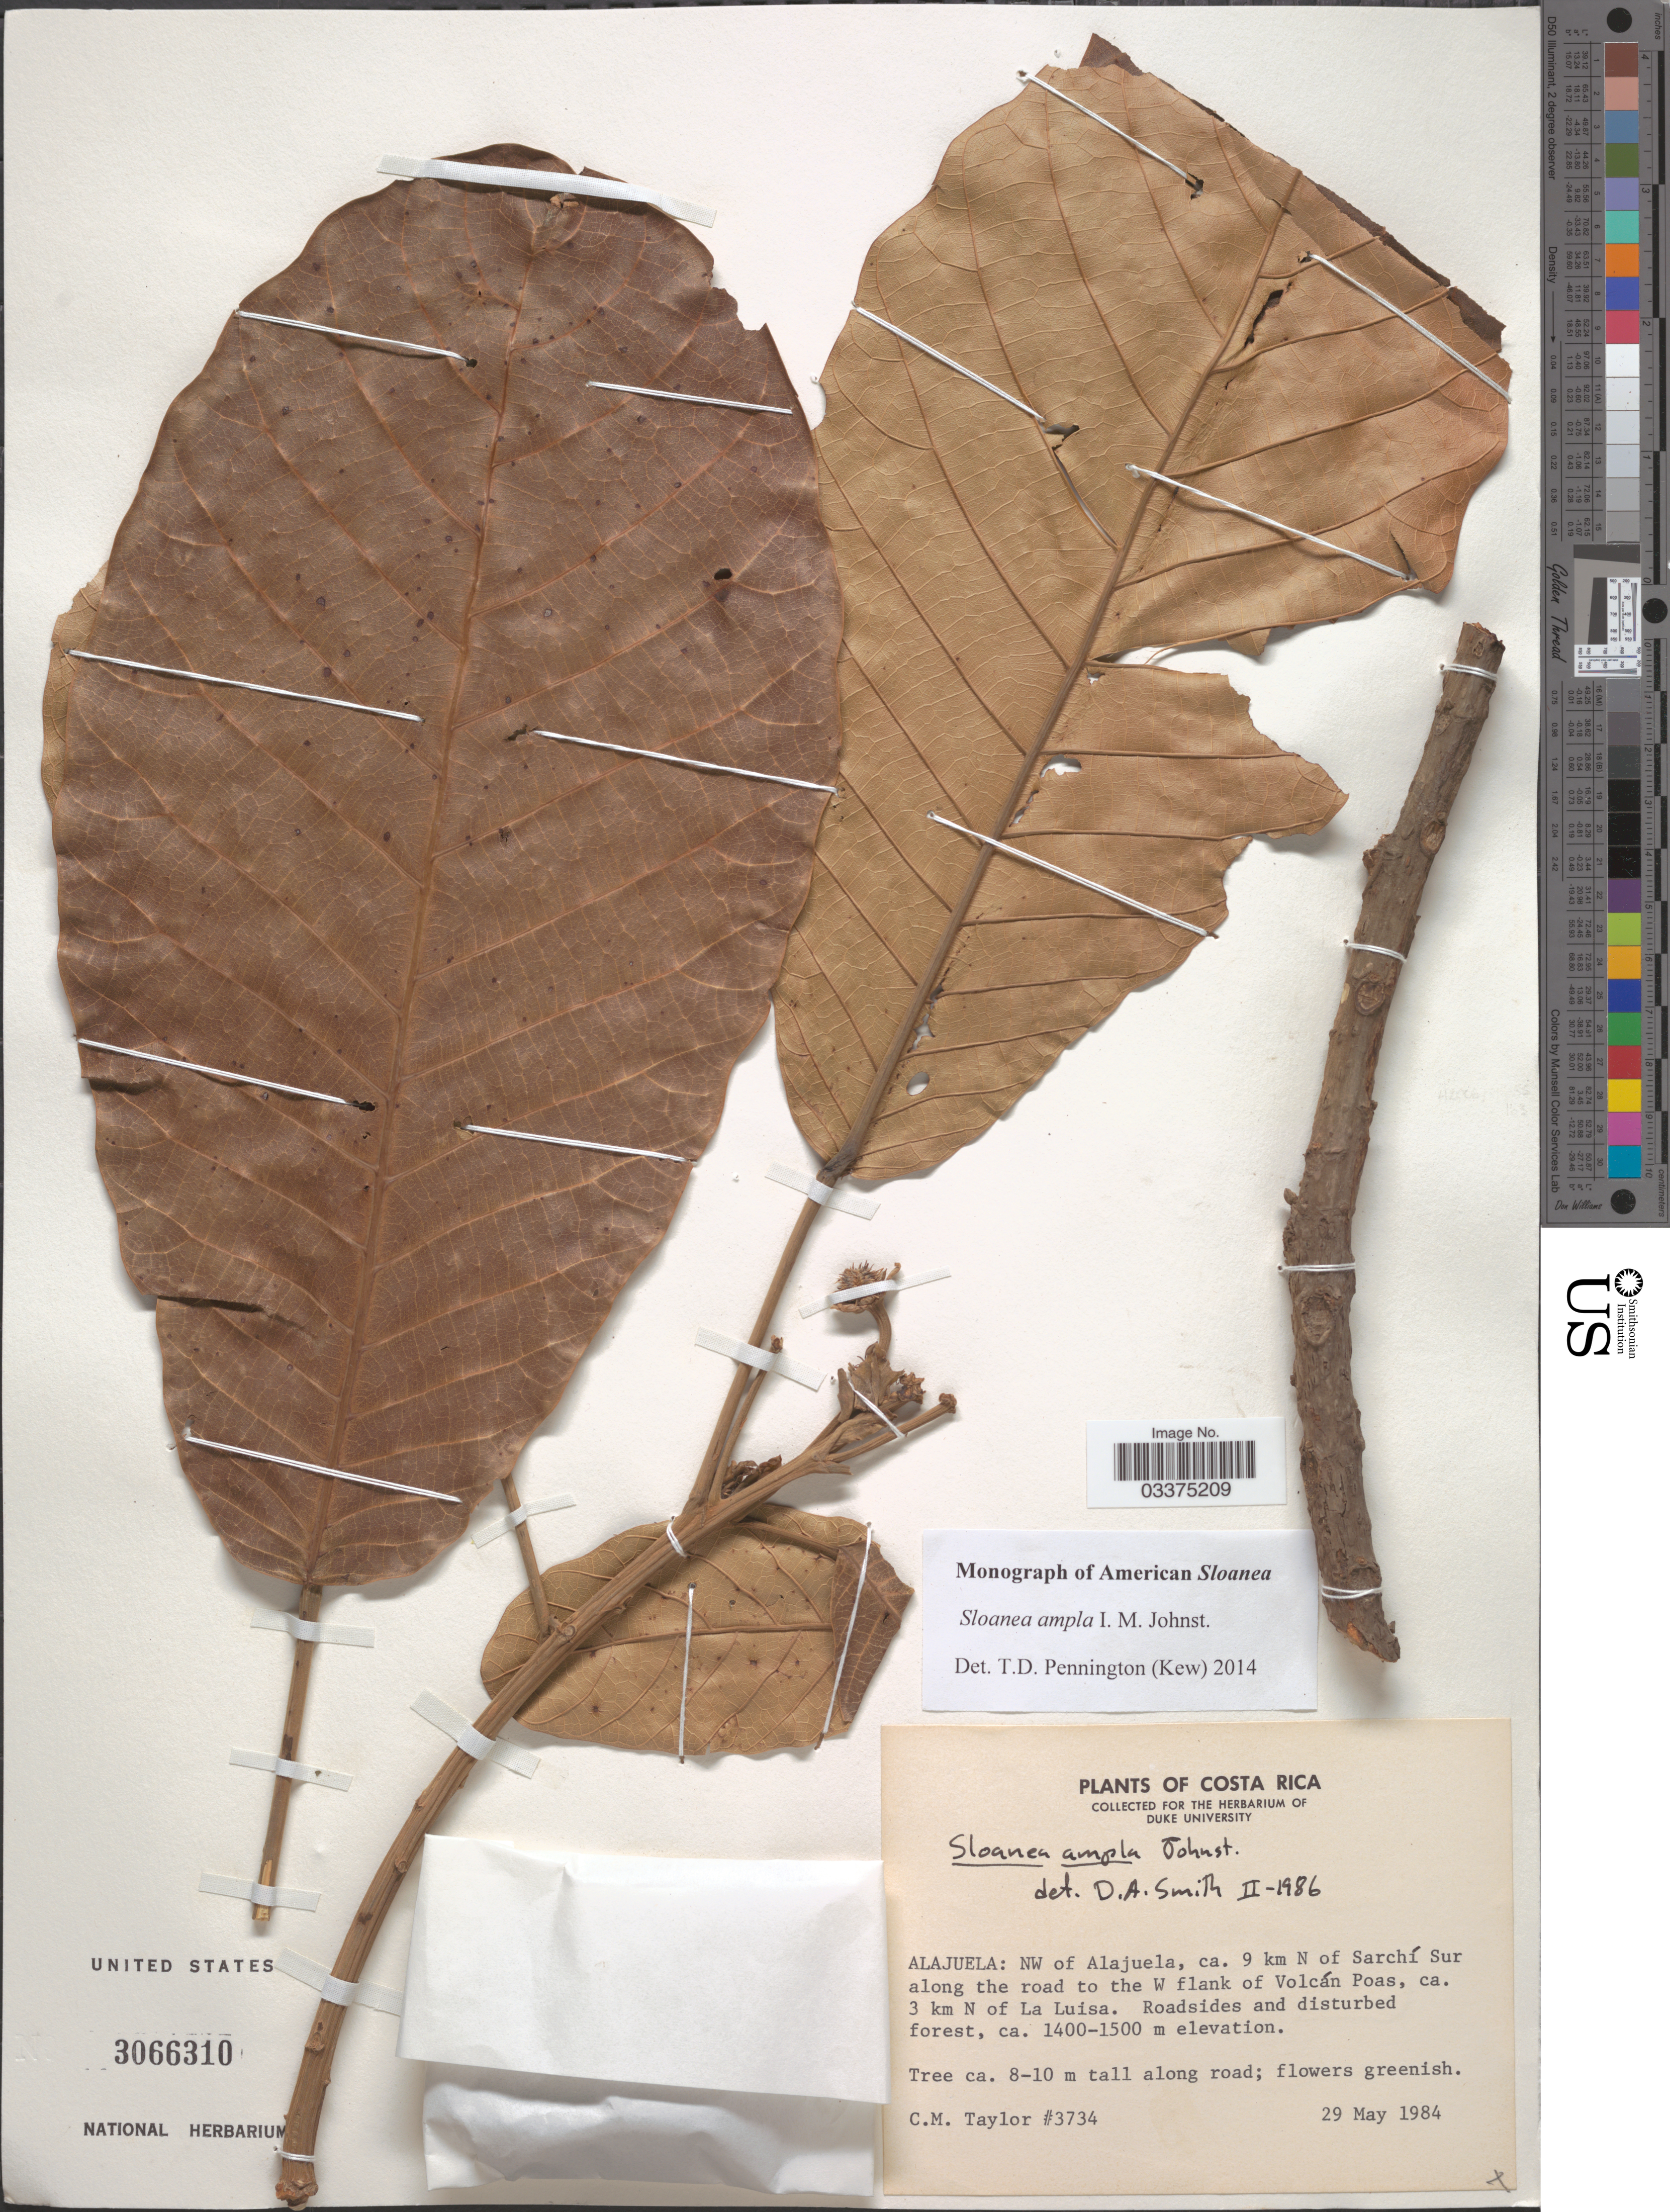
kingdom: Plantae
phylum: Tracheophyta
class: Magnoliopsida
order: Oxalidales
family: Elaeocarpaceae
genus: Sloanea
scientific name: Sloanea ampla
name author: I.M. Johnst.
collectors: C. M. Taylor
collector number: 3734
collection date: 1984-05-29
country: Costa Rica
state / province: Alajuela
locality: NW of Alajuela, ca. 9 km N of Sarchí Sur along the road to the W flank of Volcán Poas, ca. 3 km N of La Luisa.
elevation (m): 1400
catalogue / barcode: US 3066310